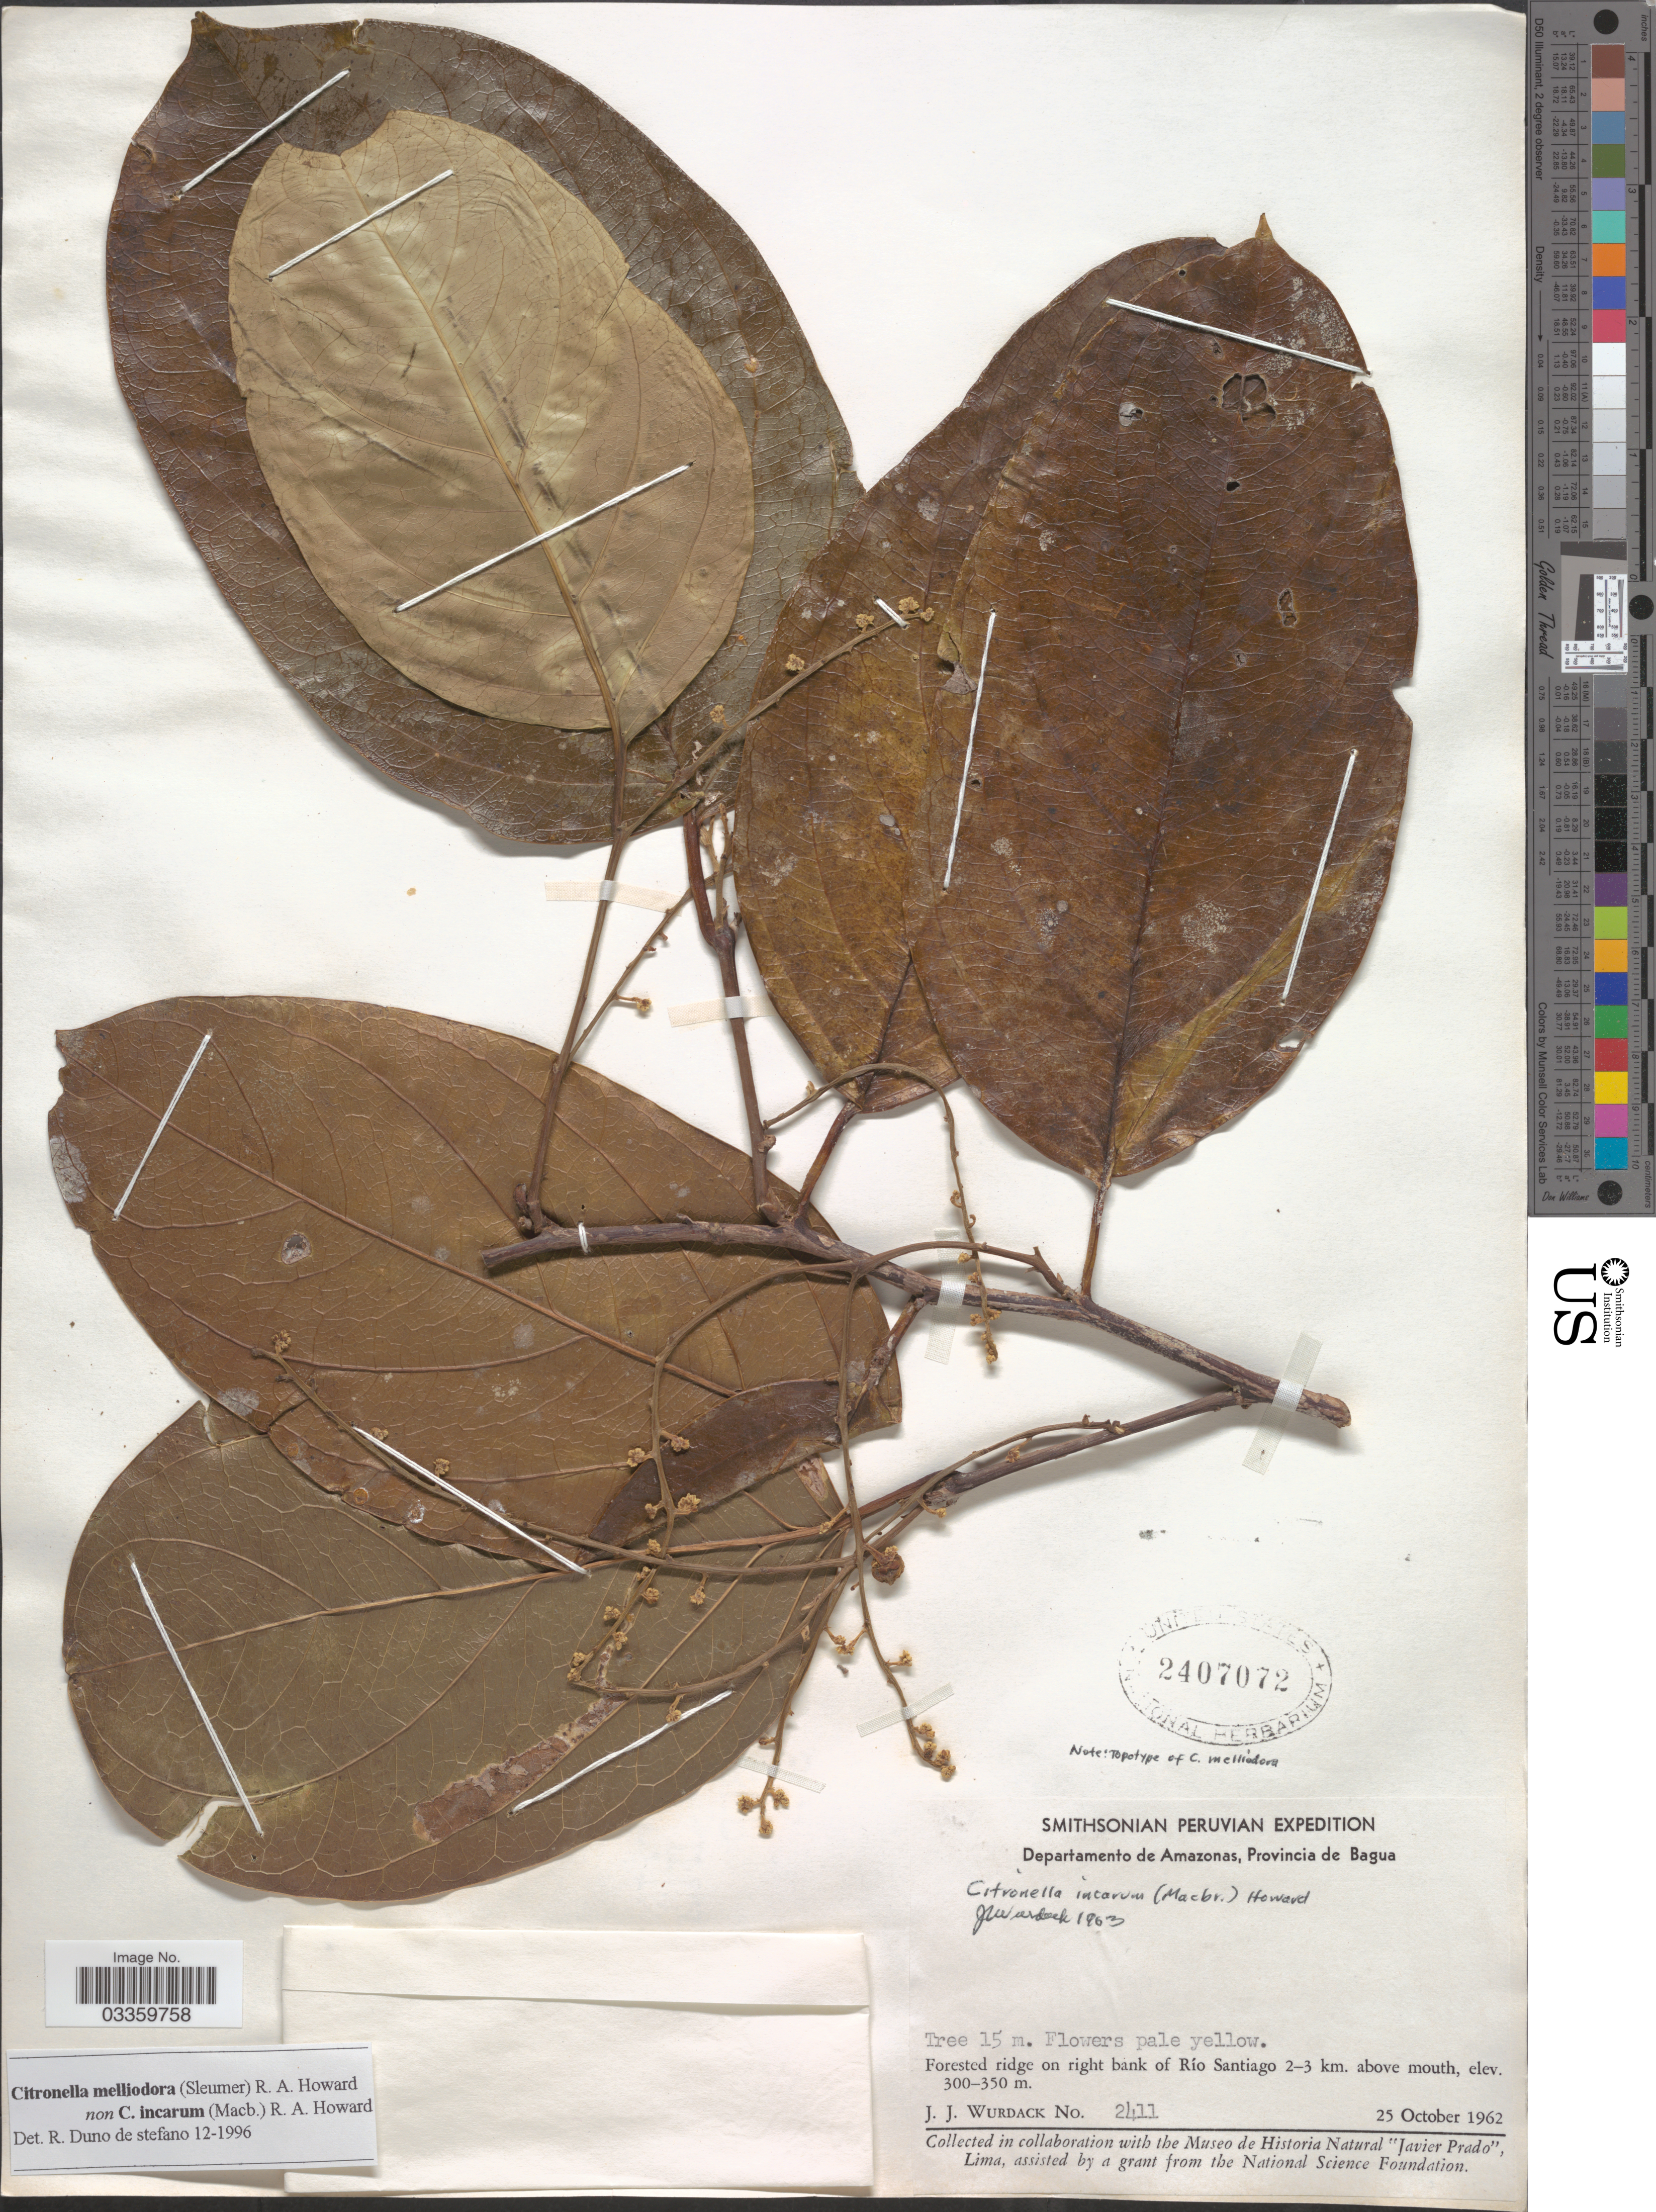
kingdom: Plantae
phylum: Tracheophyta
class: Magnoliopsida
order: Cardiopteridales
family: Cardiopteridaceae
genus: Citronella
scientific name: Citronella melliodora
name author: (Sleumer) R.A. Howard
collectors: J. J. Wurdack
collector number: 2411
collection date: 1962-10-25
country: Peru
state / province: Amazonas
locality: Departamento de Amazonas, Provincia de Bagua, Forested ridge on right bank of Río Santiago 2-3 km. above mouth.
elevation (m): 300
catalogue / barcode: US 2407072